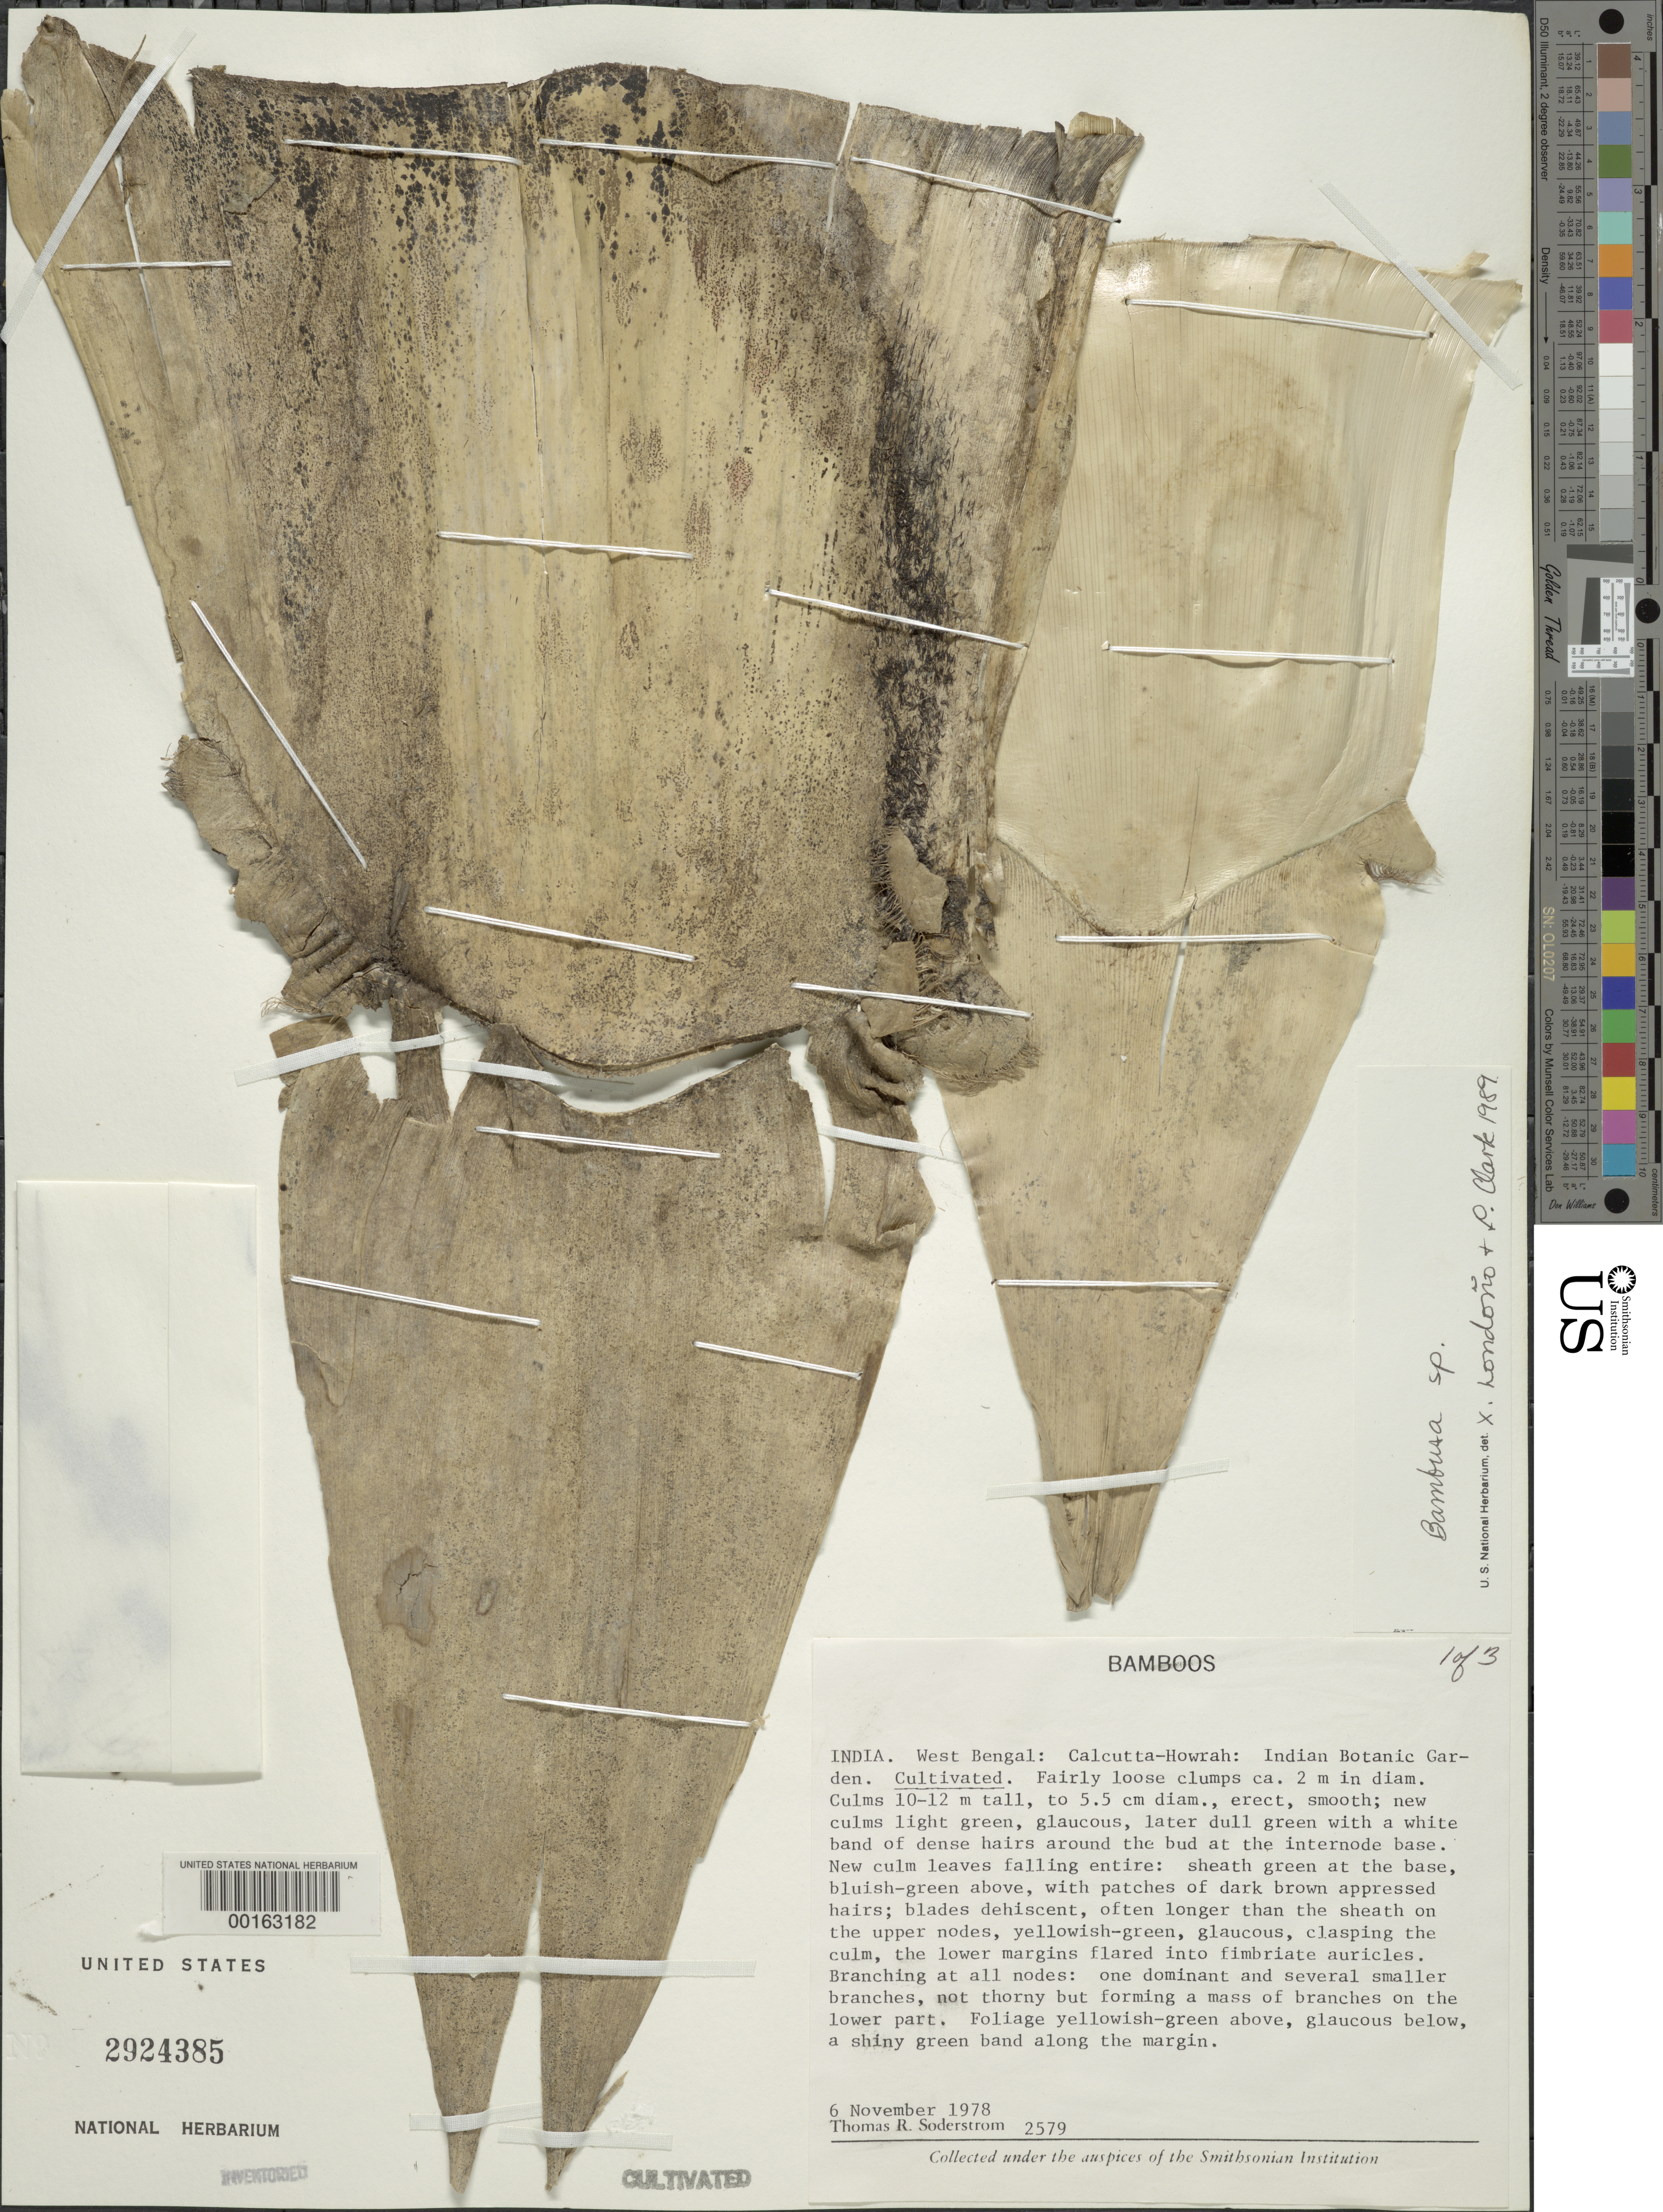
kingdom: Plantae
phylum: Tracheophyta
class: Liliopsida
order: Poales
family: Poaceae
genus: Bambusa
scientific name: Bambusa sp.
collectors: T. R. Soderstrom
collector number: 2579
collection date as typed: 06 Nov 1978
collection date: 1978-11-06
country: India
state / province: West Bengal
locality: Calcutta-Howrah, Indian Botanic Garden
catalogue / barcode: US 2924385